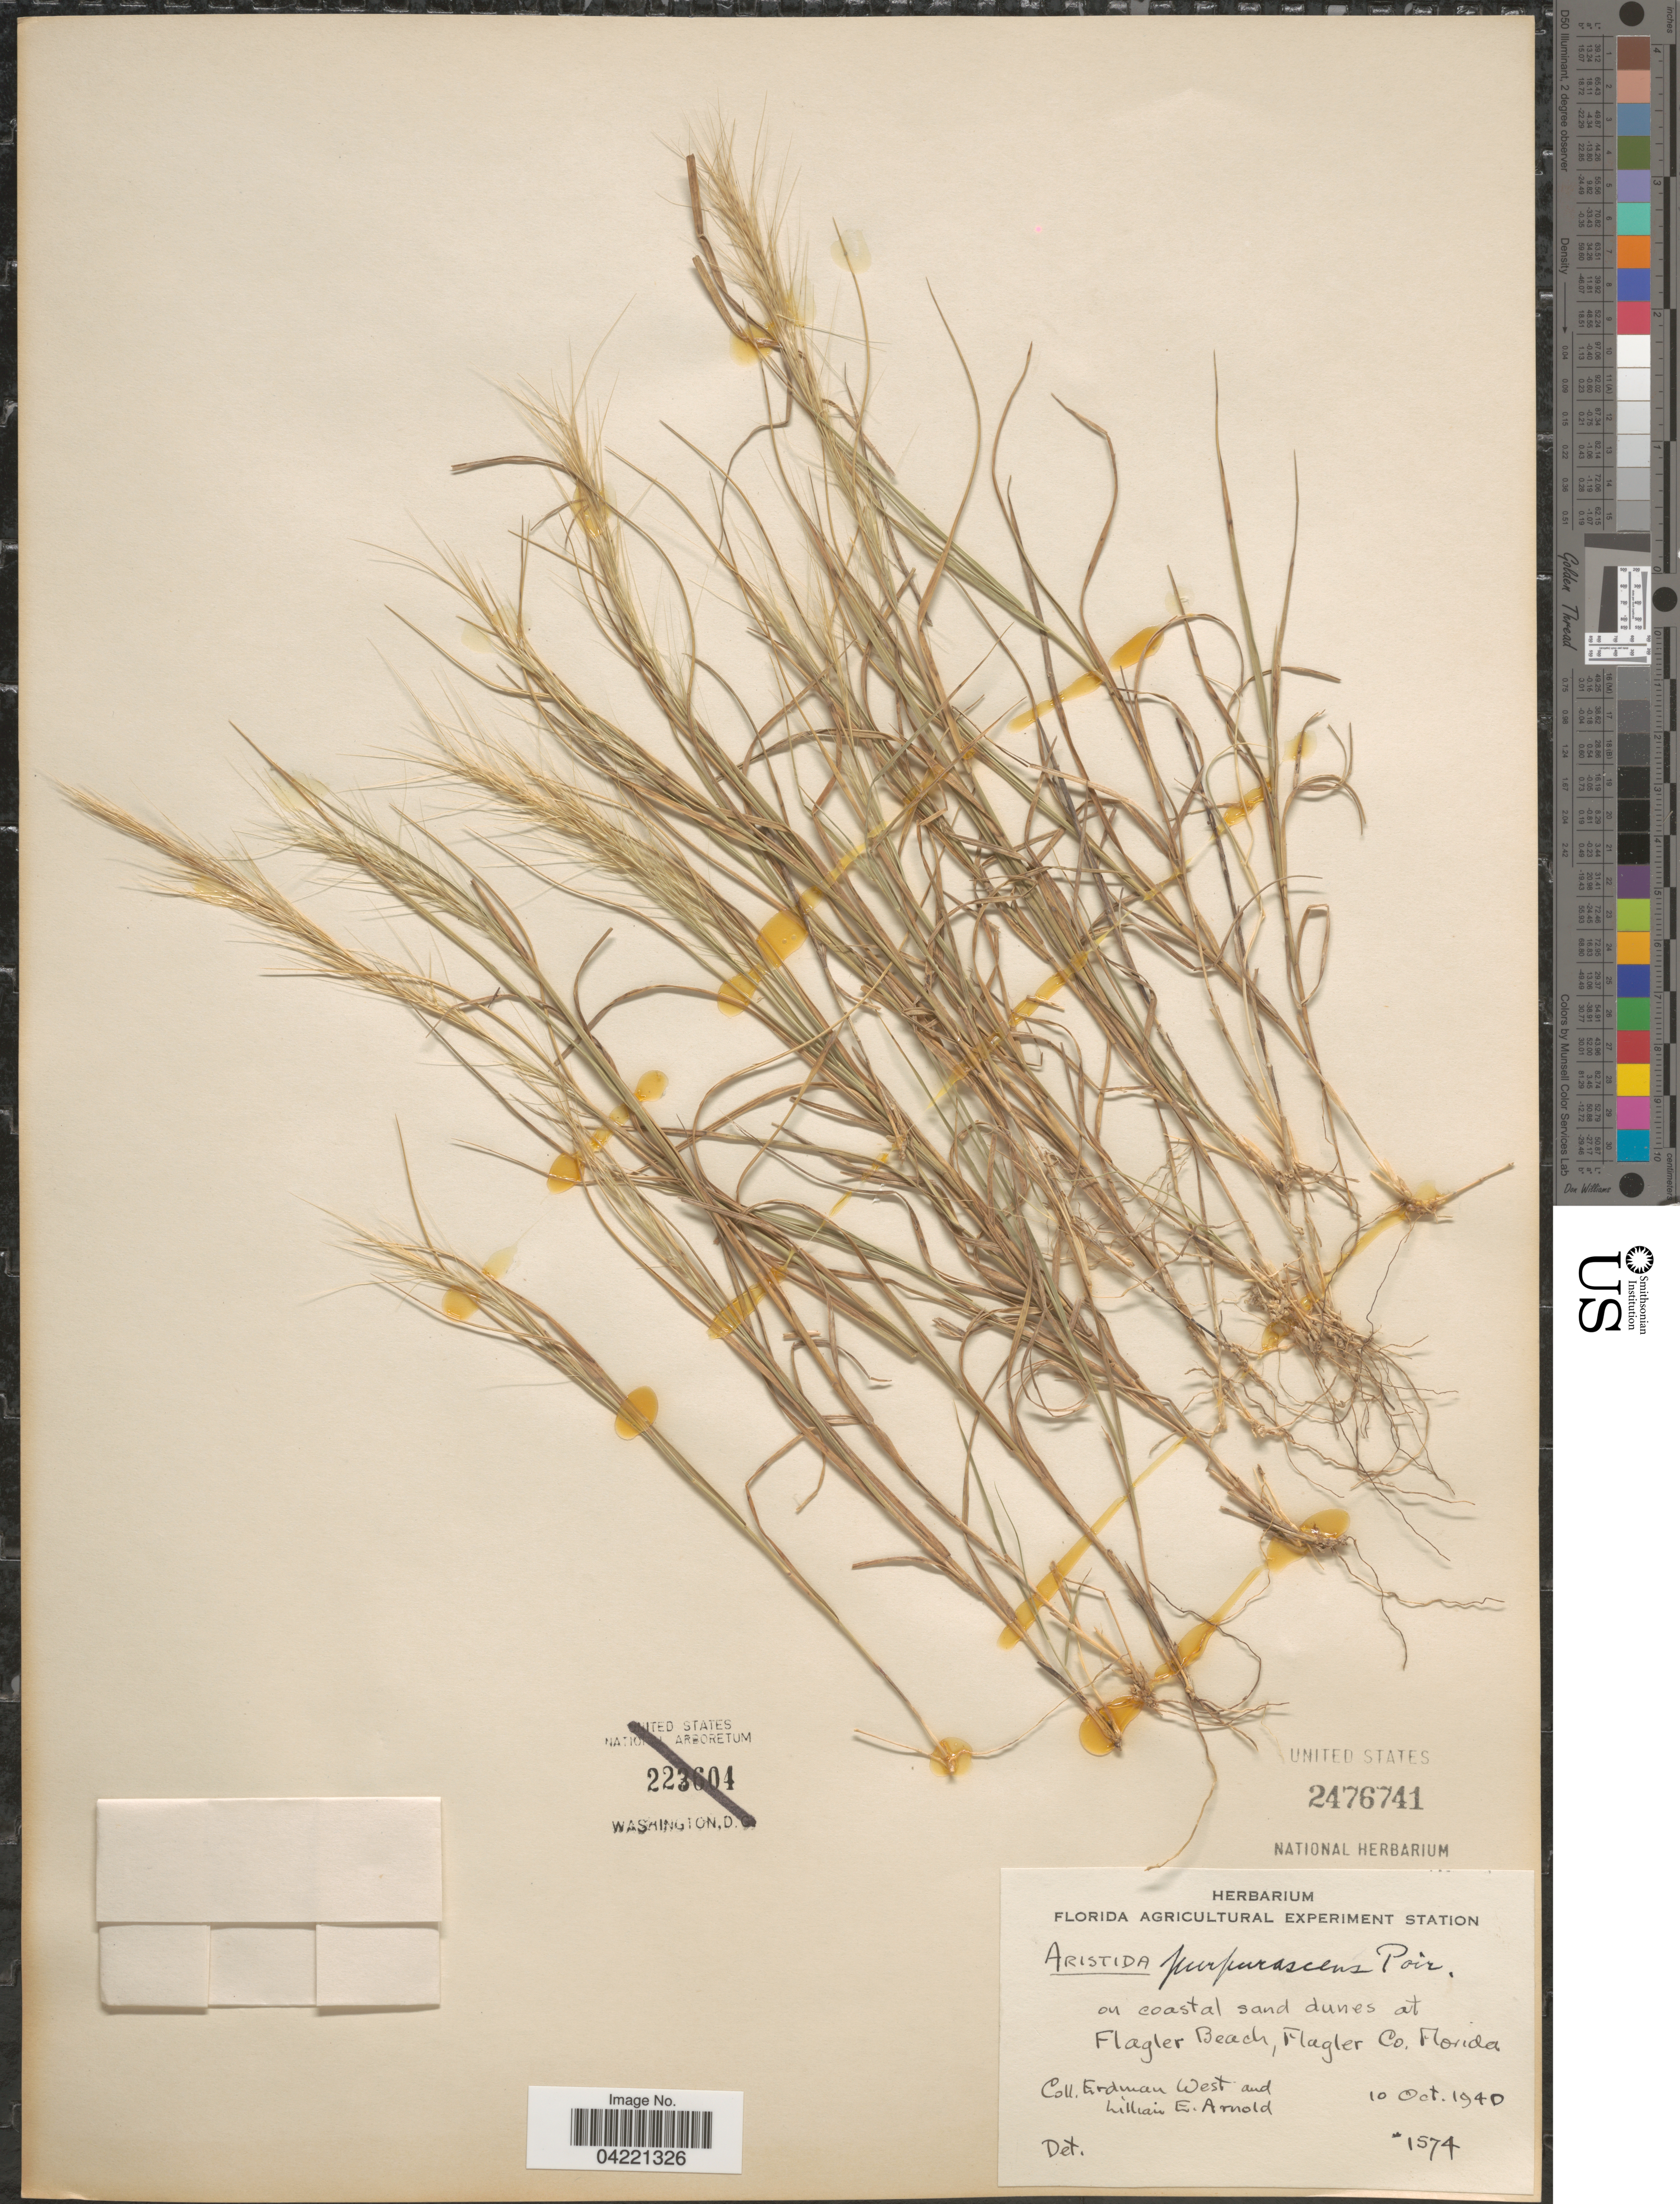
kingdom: Plantae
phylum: Tracheophyta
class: Liliopsida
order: Poales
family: Poaceae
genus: Aristida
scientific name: Aristida purpurascens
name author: Poir.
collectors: E. West & L. E. Arnold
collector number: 1574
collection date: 1940-10-10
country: United States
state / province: Florida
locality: On coastal sand dunes at Flagler Beach, Flagler Co.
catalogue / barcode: US 2476741